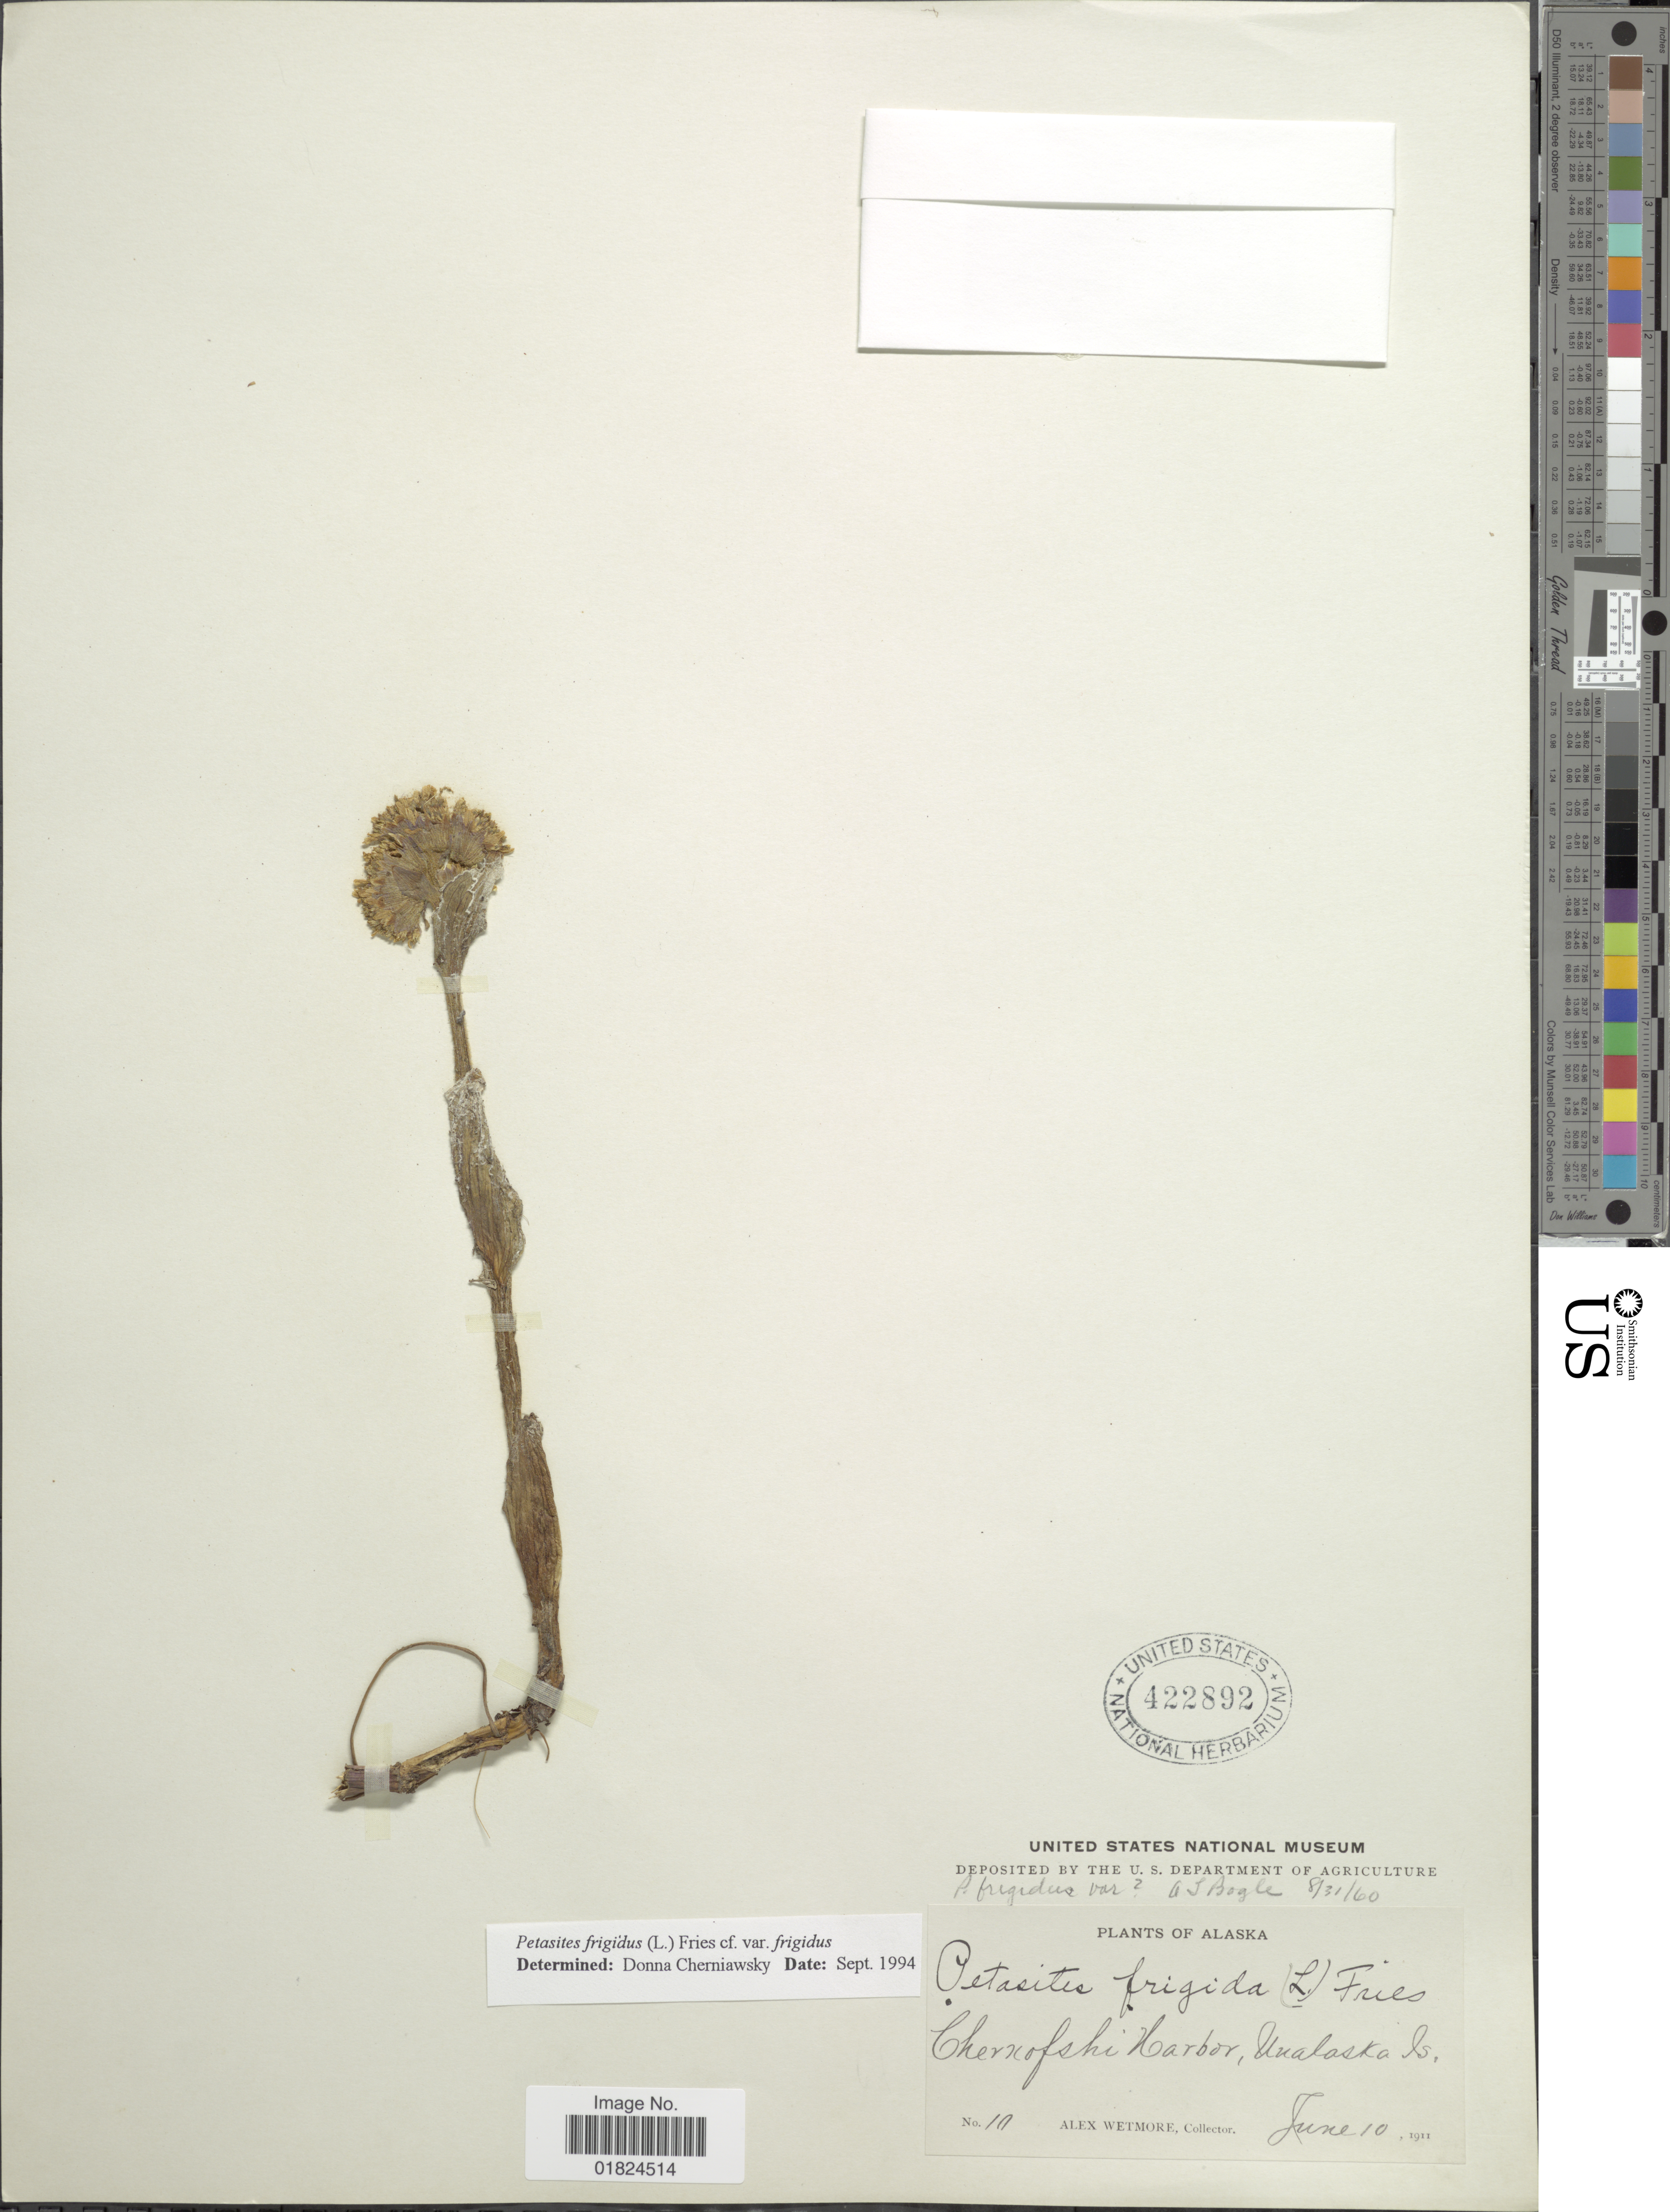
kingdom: Plantae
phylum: Tracheophyta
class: Magnoliopsida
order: Asterales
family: Asteraceae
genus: Petasites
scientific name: Petasites frigidus var. frigidus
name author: (L.) Fr.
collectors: A. Wetmore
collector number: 10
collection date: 1911-06-10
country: United States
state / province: Alaska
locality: Chernofski Harbor, Unalaska Is.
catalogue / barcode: US 422892